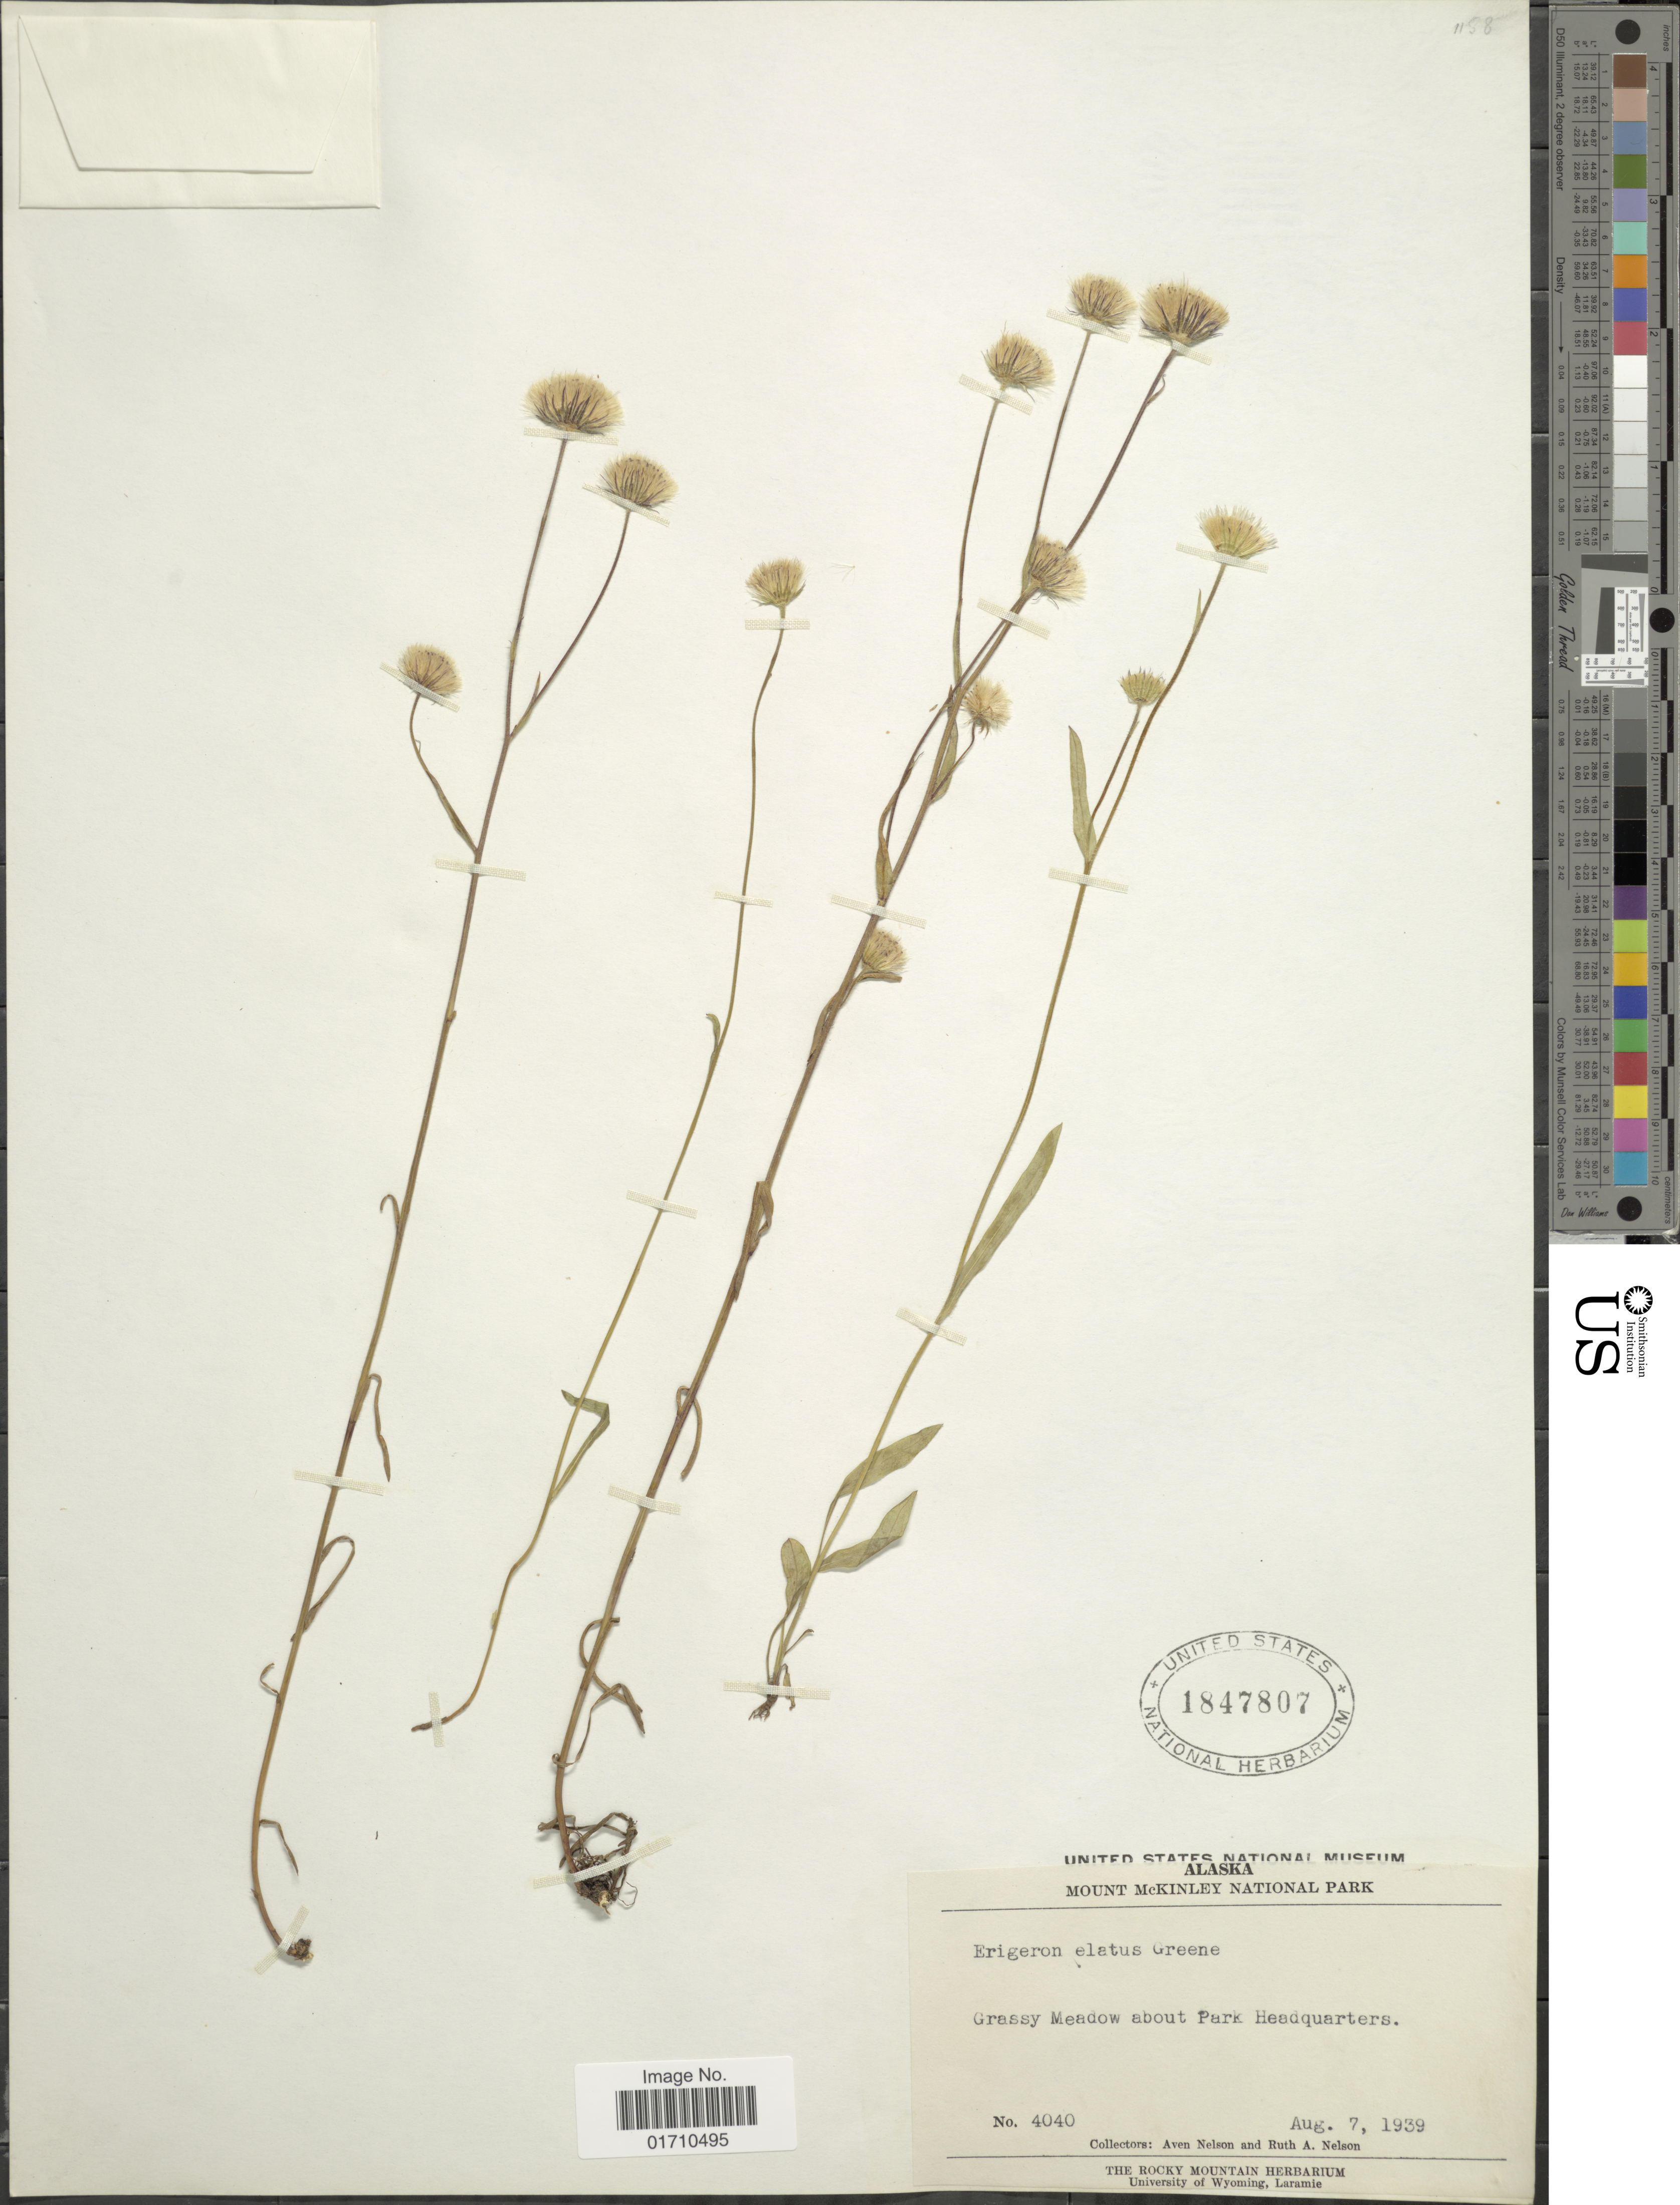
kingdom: Plantae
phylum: Tracheophyta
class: Magnoliopsida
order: Asterales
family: Asteraceae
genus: Erigeron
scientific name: Erigeron acris var. elatus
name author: (Hook.) Cronq.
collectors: A. Nelson & R. A. Nelson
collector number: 4040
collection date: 1939-08-07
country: United States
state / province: Alaska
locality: Grassy meadow about Park Headquarters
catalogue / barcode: US 1847807